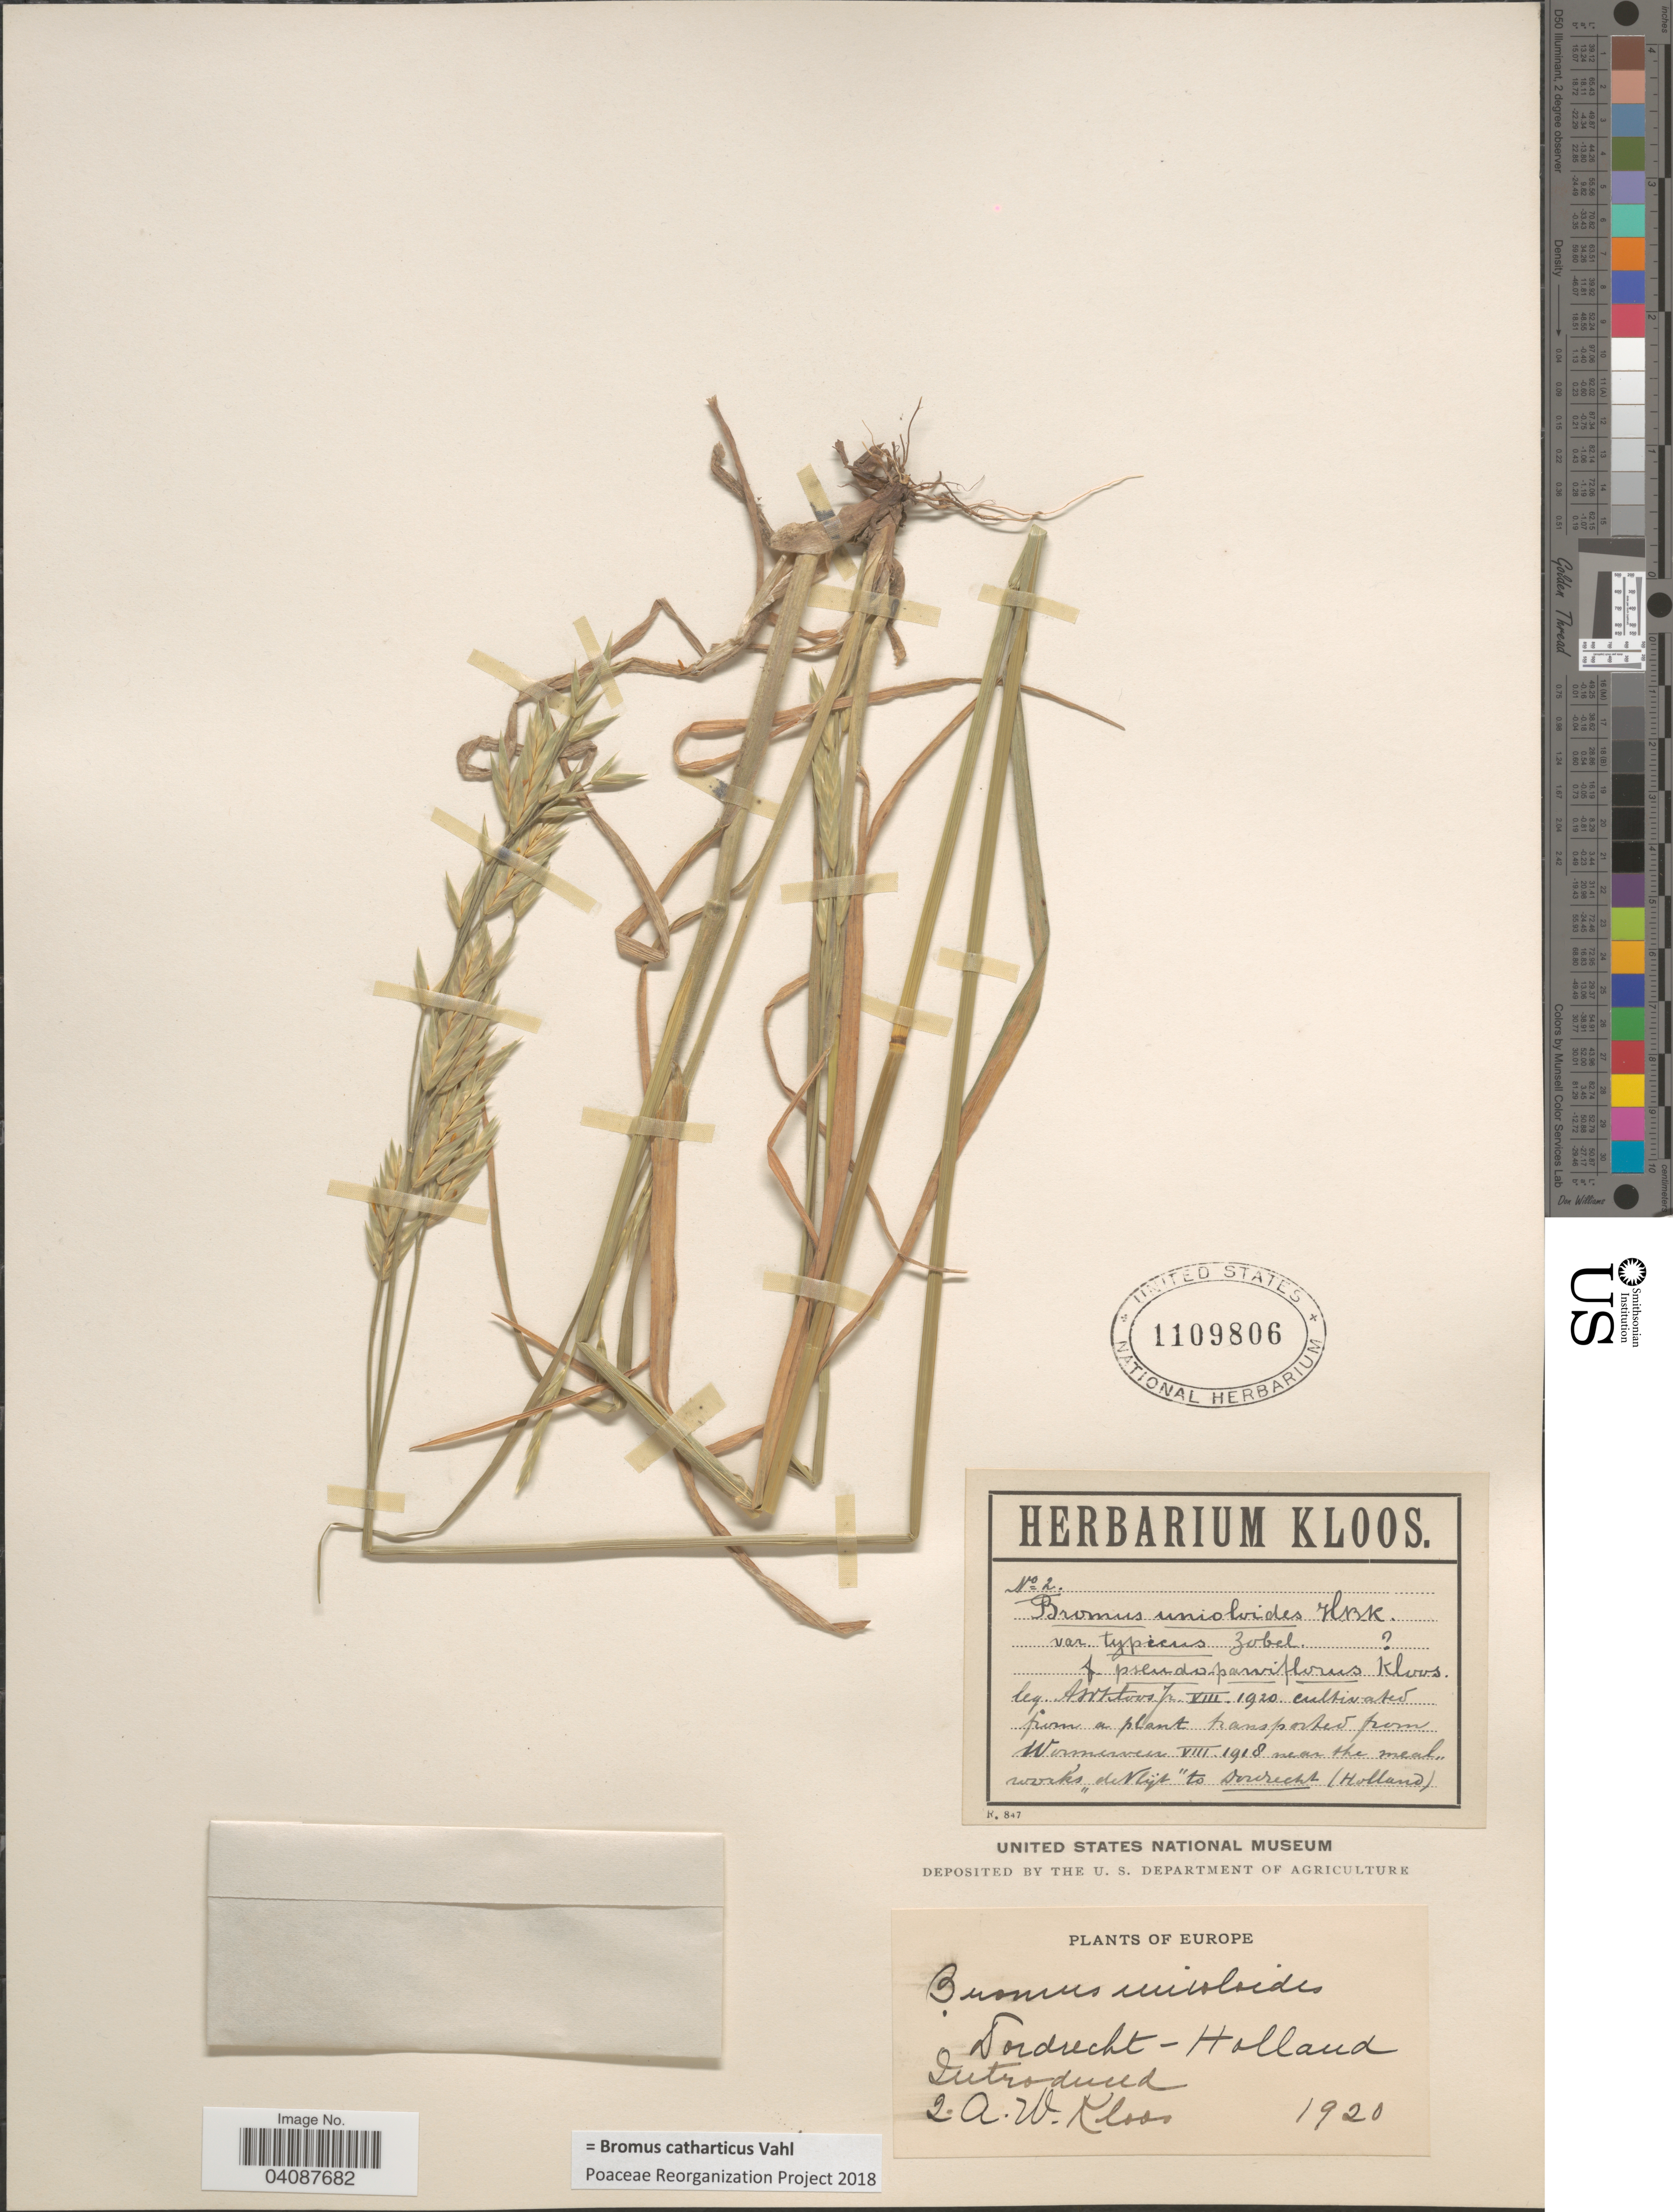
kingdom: Plantae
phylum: Tracheophyta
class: Liliopsida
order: Poales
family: Poaceae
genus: Bromus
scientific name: Bromus catharticus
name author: Vahl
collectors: A. W. Kloos, Jr.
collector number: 2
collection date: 1920-08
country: Netherlands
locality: Wormerveer near the meal works "de Vlijt" to Dordrecht (Holland).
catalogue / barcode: US 1109806